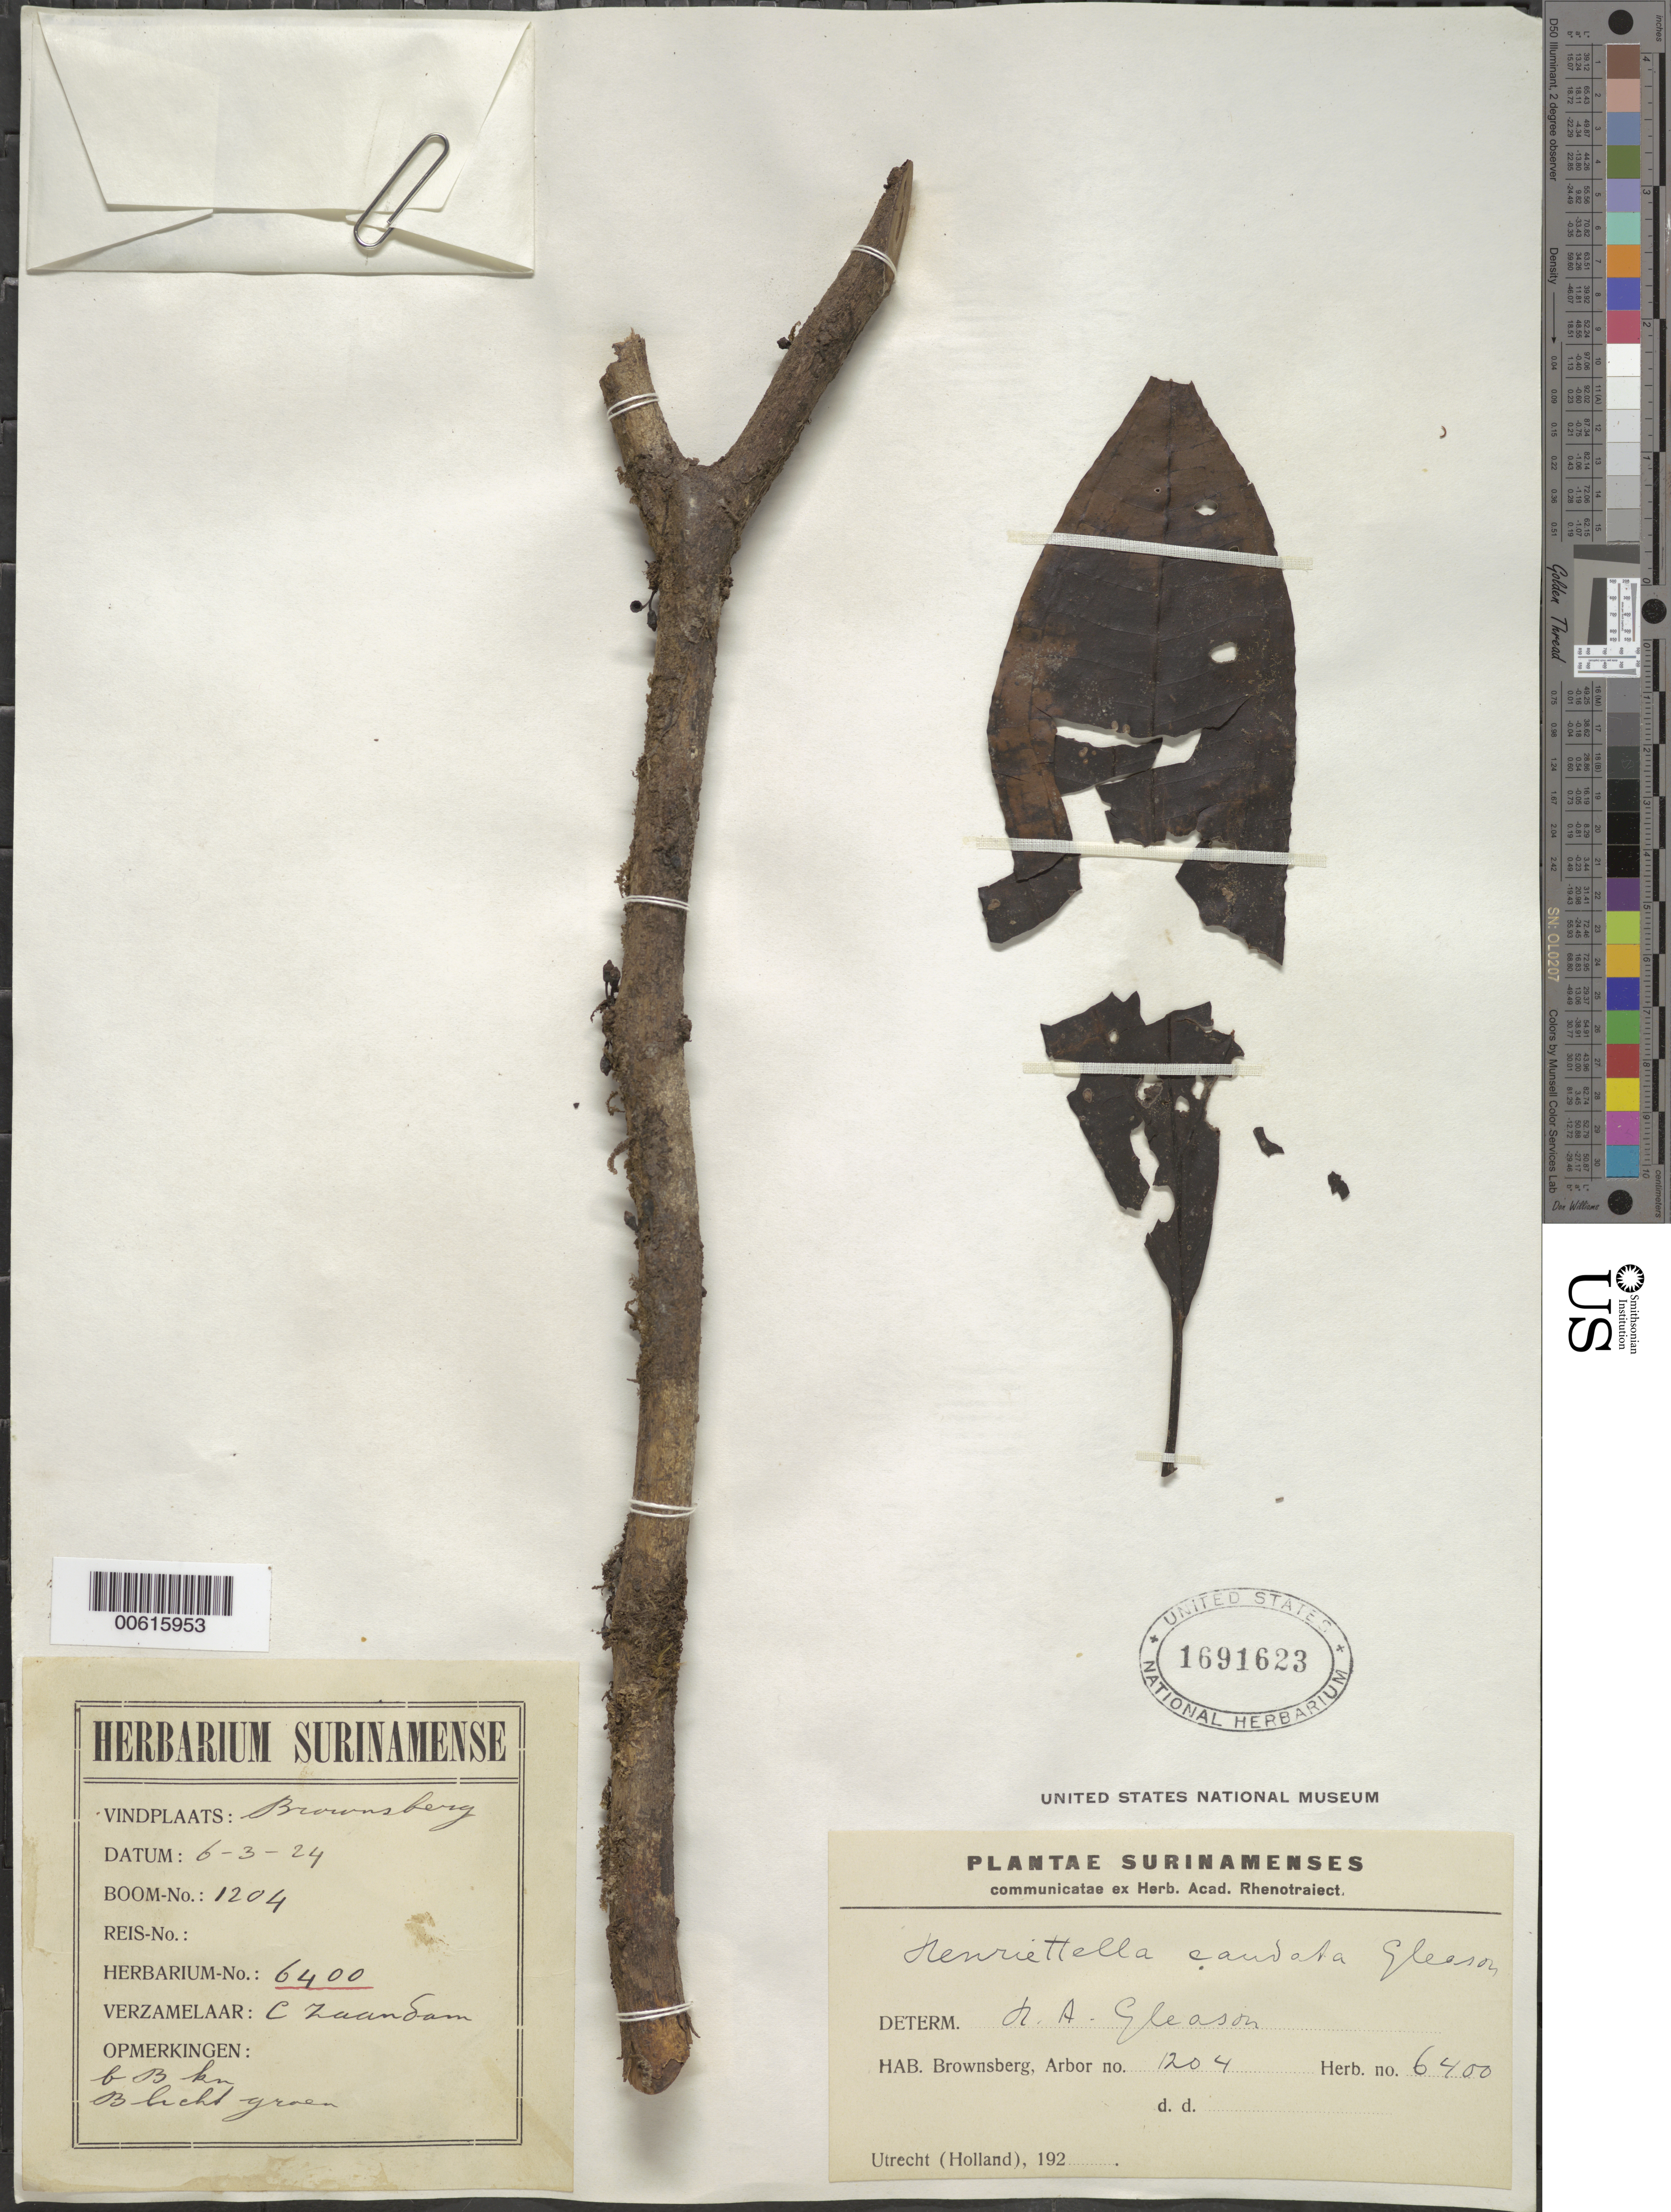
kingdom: Plantae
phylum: Tracheophyta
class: Magnoliopsida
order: Myrtales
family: Melastomataceae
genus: Henriettea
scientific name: Henriettea caudata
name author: (Gleason) Penneys et al.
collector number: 6400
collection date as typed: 6-Mar-24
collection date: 1924-03-06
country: Suriname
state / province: Brokopondo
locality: Brownsberg, Forest Reserve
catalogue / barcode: US 1691623